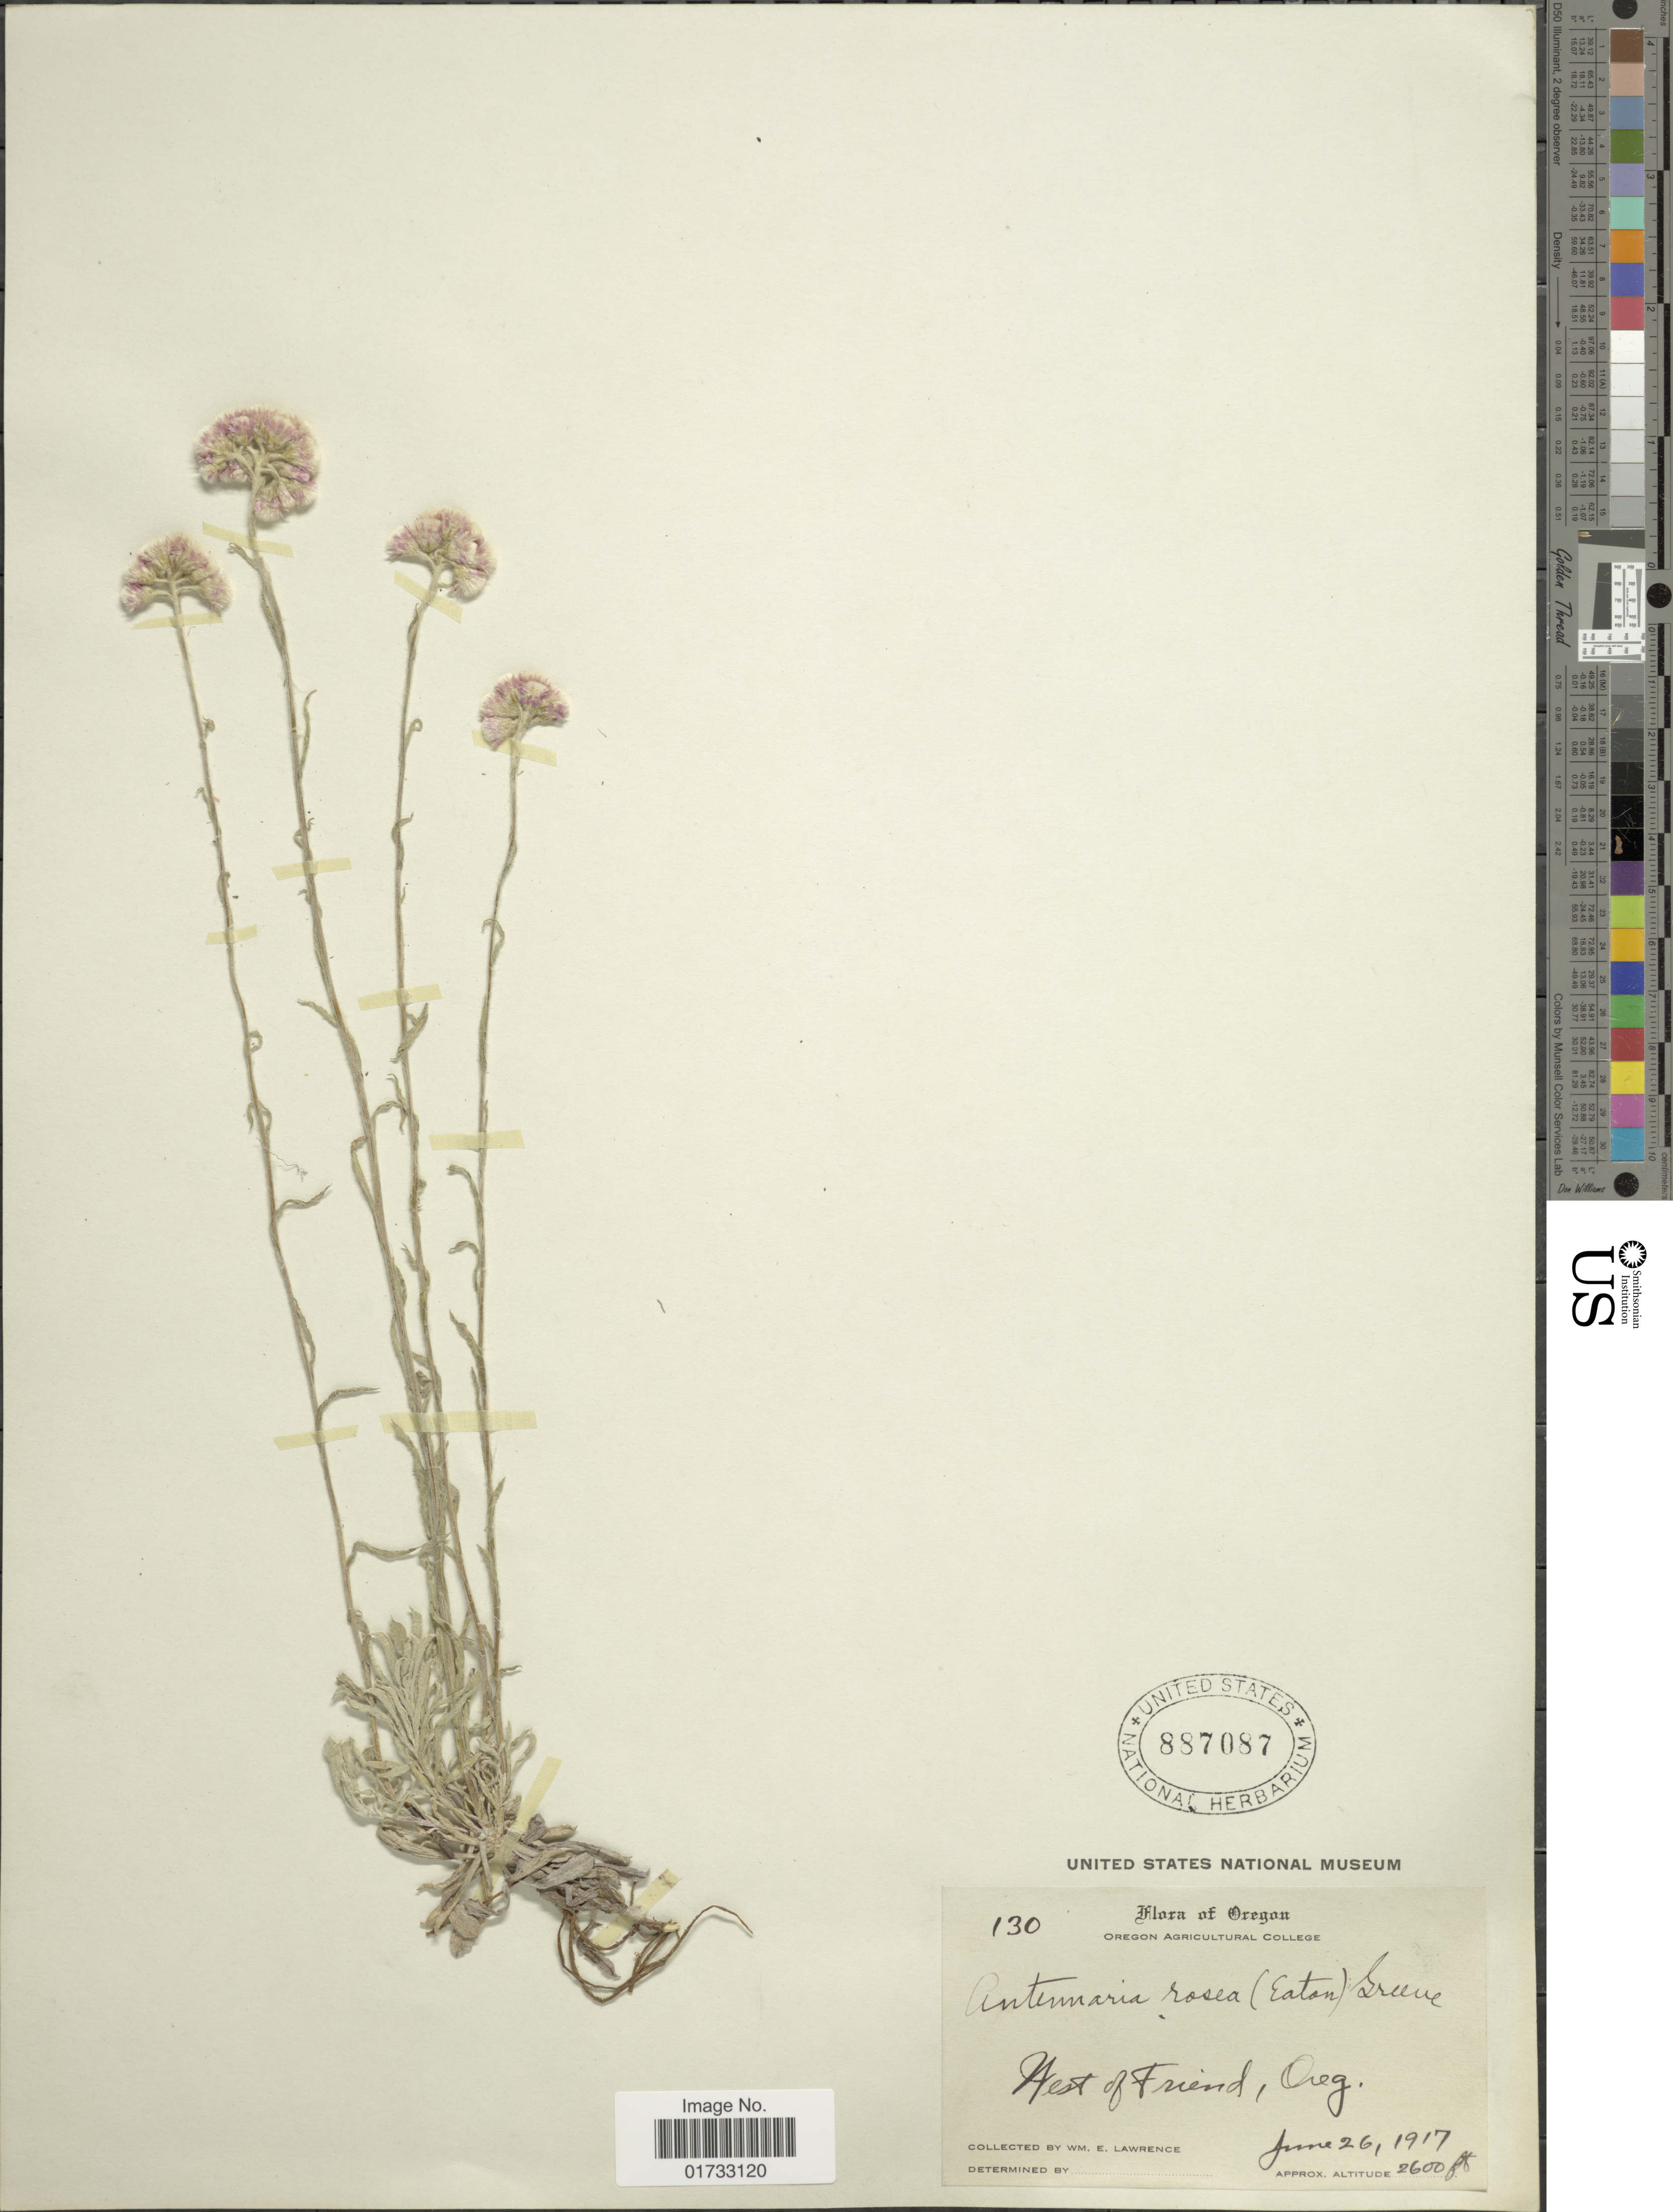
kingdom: Plantae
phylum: Tracheophyta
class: Magnoliopsida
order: Asterales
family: Asteraceae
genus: Antennaria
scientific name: Antennaria rosea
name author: Greene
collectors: W. Lawrence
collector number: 130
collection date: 1917-06-26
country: United States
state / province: Oregon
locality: West of Friend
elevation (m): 792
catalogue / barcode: US 887087